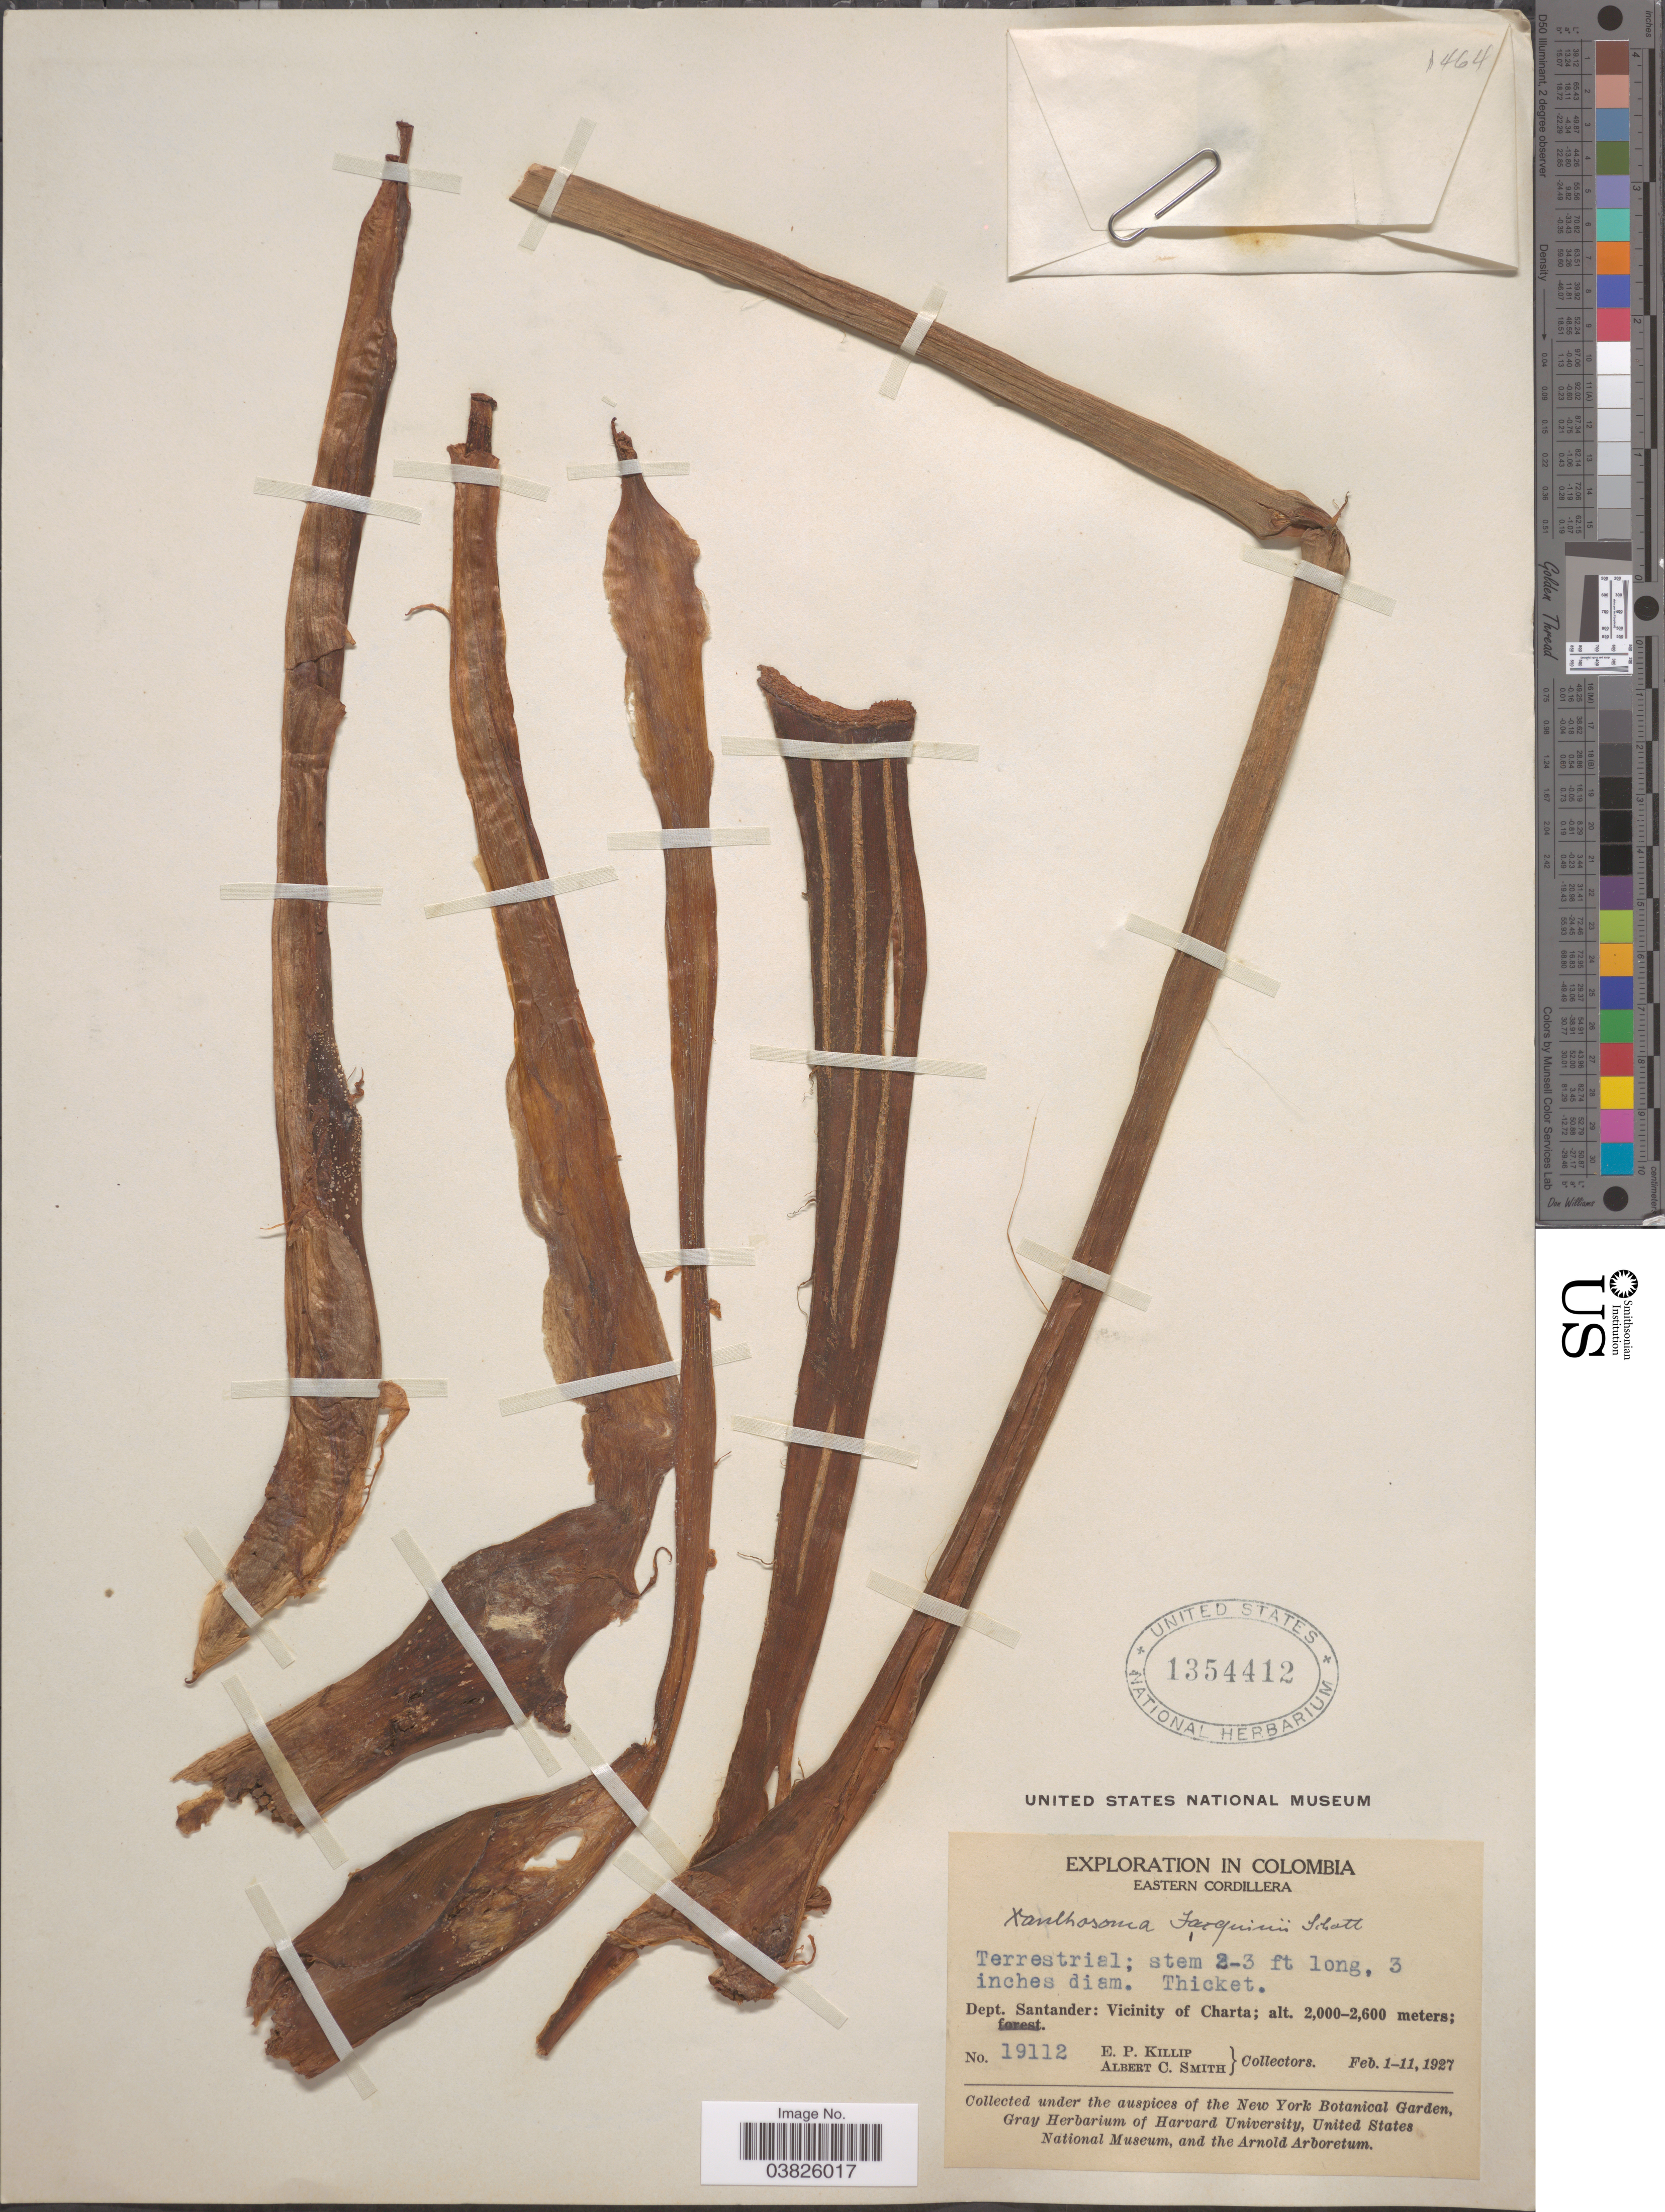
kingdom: Plantae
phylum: Tracheophyta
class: Liliopsida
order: Alismatales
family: Araceae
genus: Xanthosoma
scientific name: Xanthosoma jacquinii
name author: Schott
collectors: E. P. Killip & A. C. Smith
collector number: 19112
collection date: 1927-02-01/1927-02-11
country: Colombia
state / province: Santander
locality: Eastern Cordillera. Dept. Santander: Vicinity of Charta.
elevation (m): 2000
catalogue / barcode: US 1354412